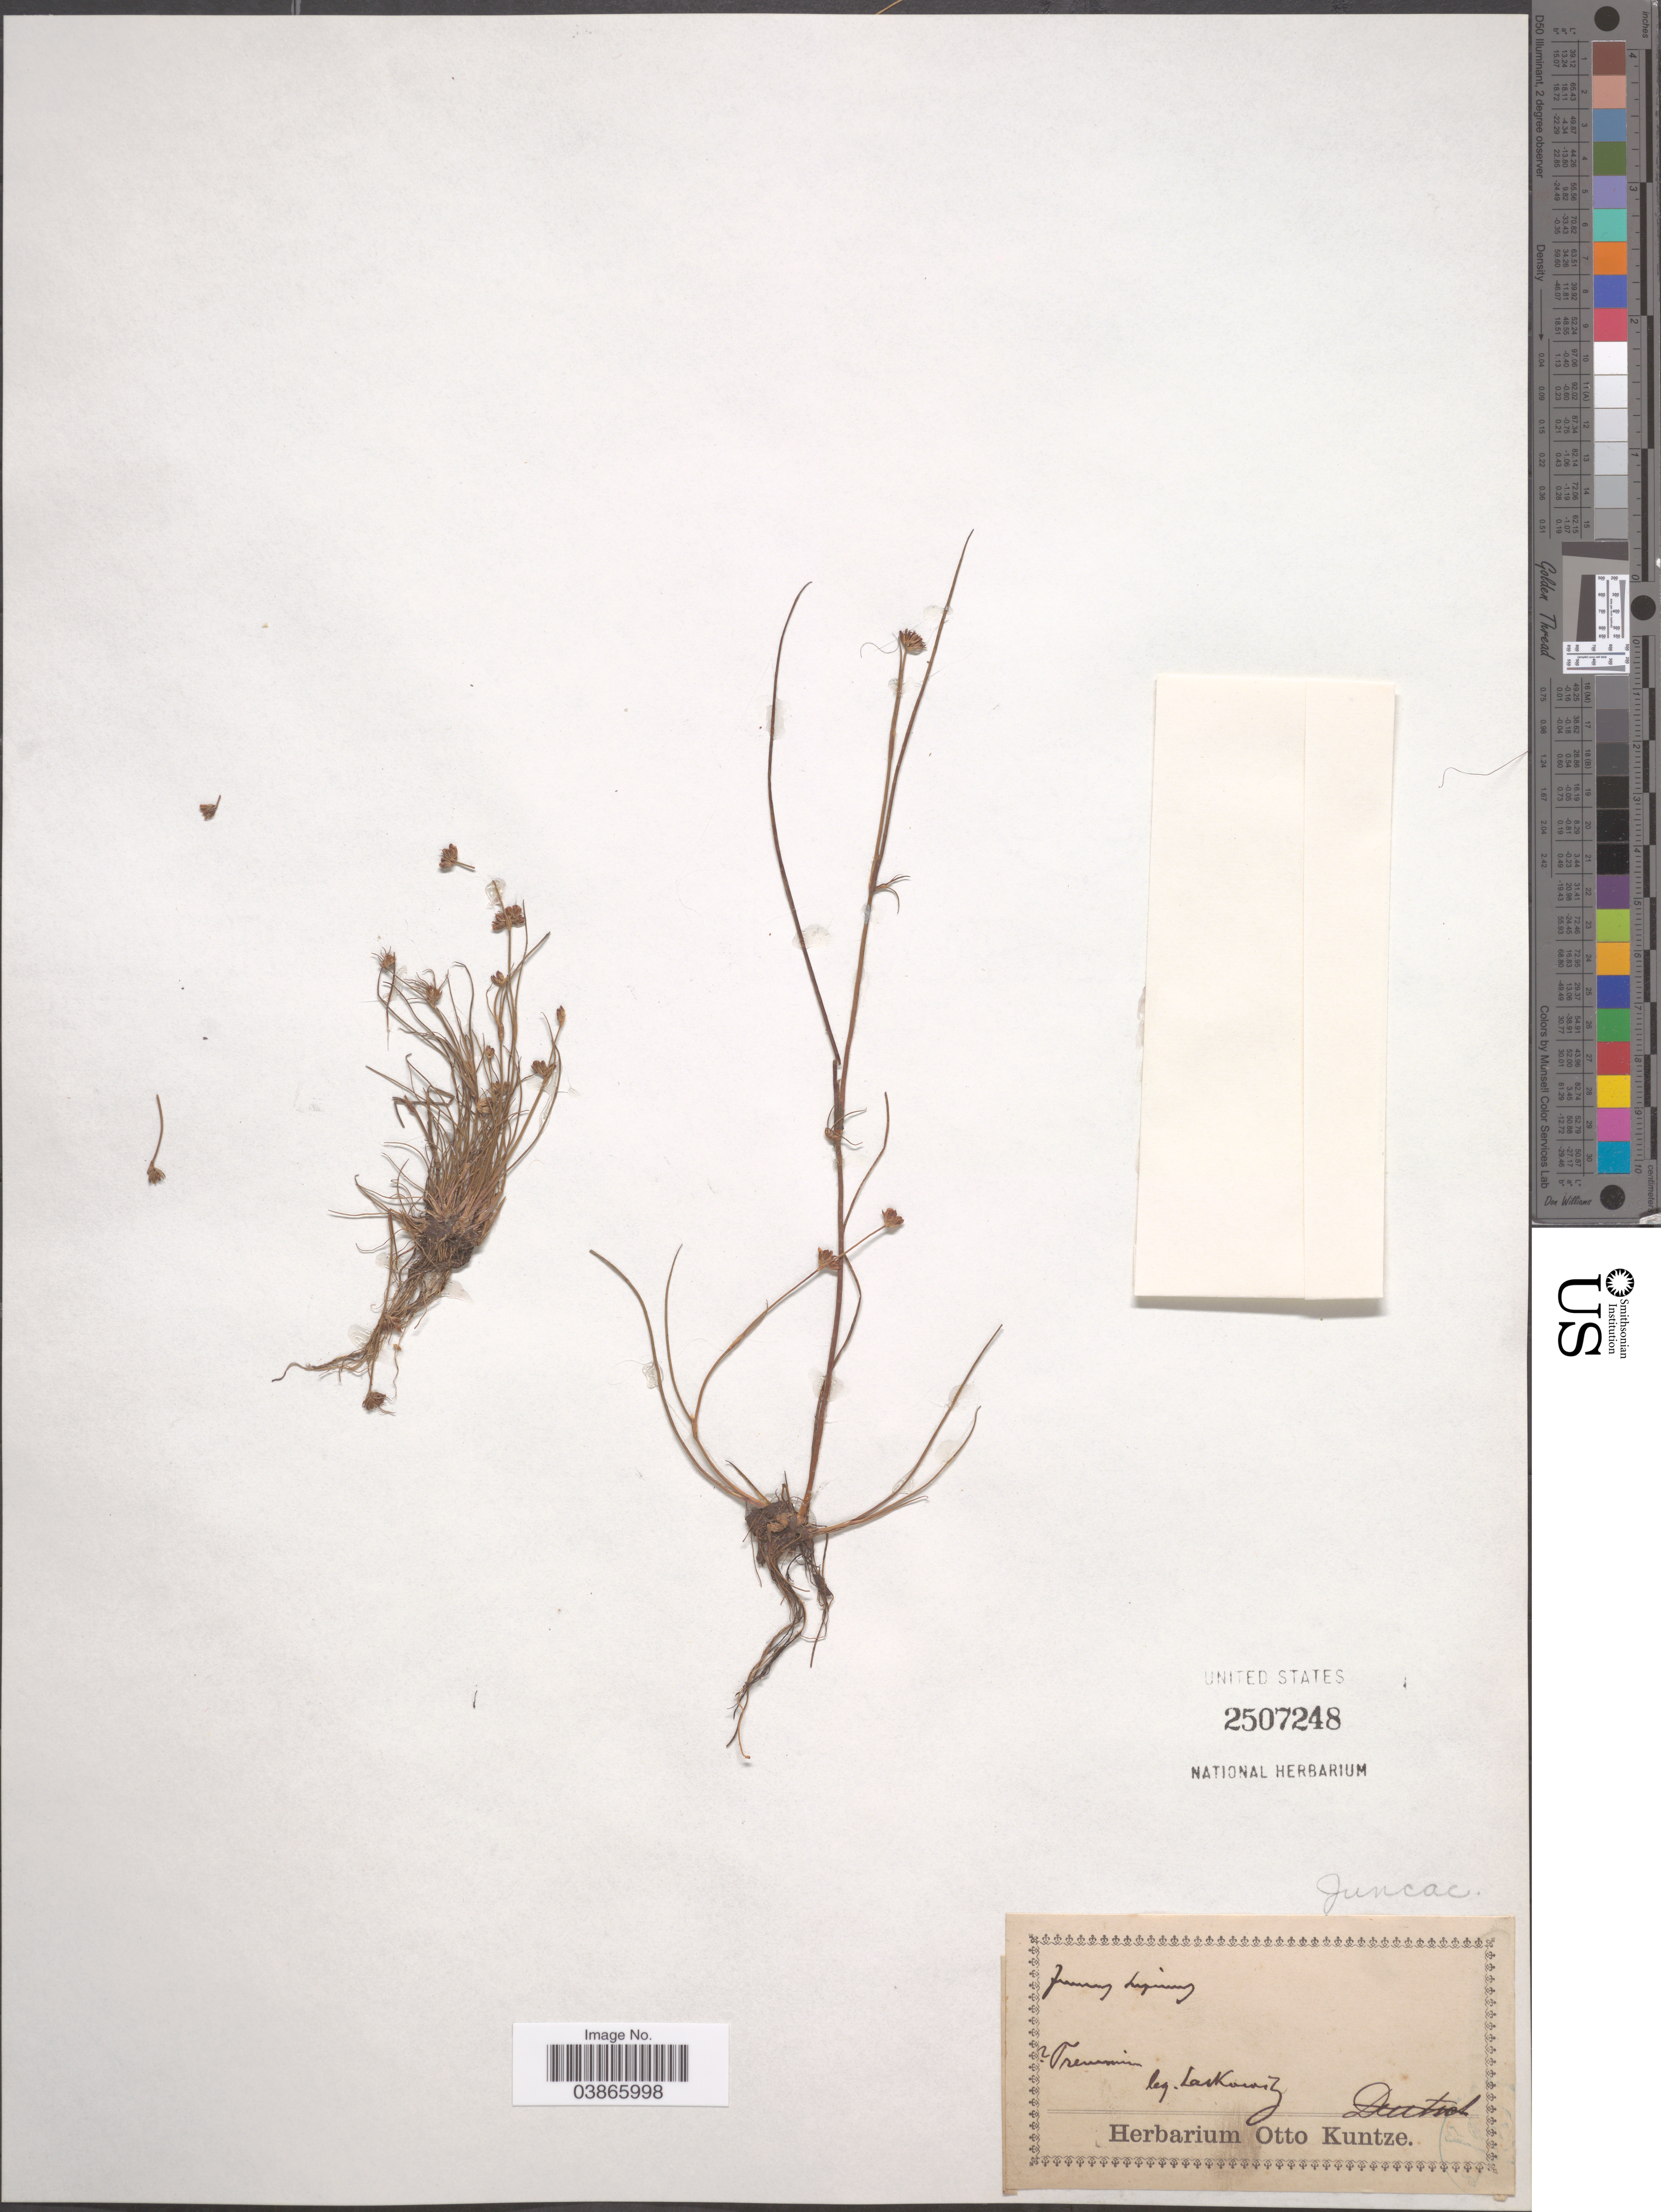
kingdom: Plantae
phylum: Tracheophyta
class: Liliopsida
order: Poales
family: Juncaceae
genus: Juncus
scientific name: Juncus sp.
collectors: Larkowitz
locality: Tremmin [interpreted].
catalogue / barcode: US 2507248